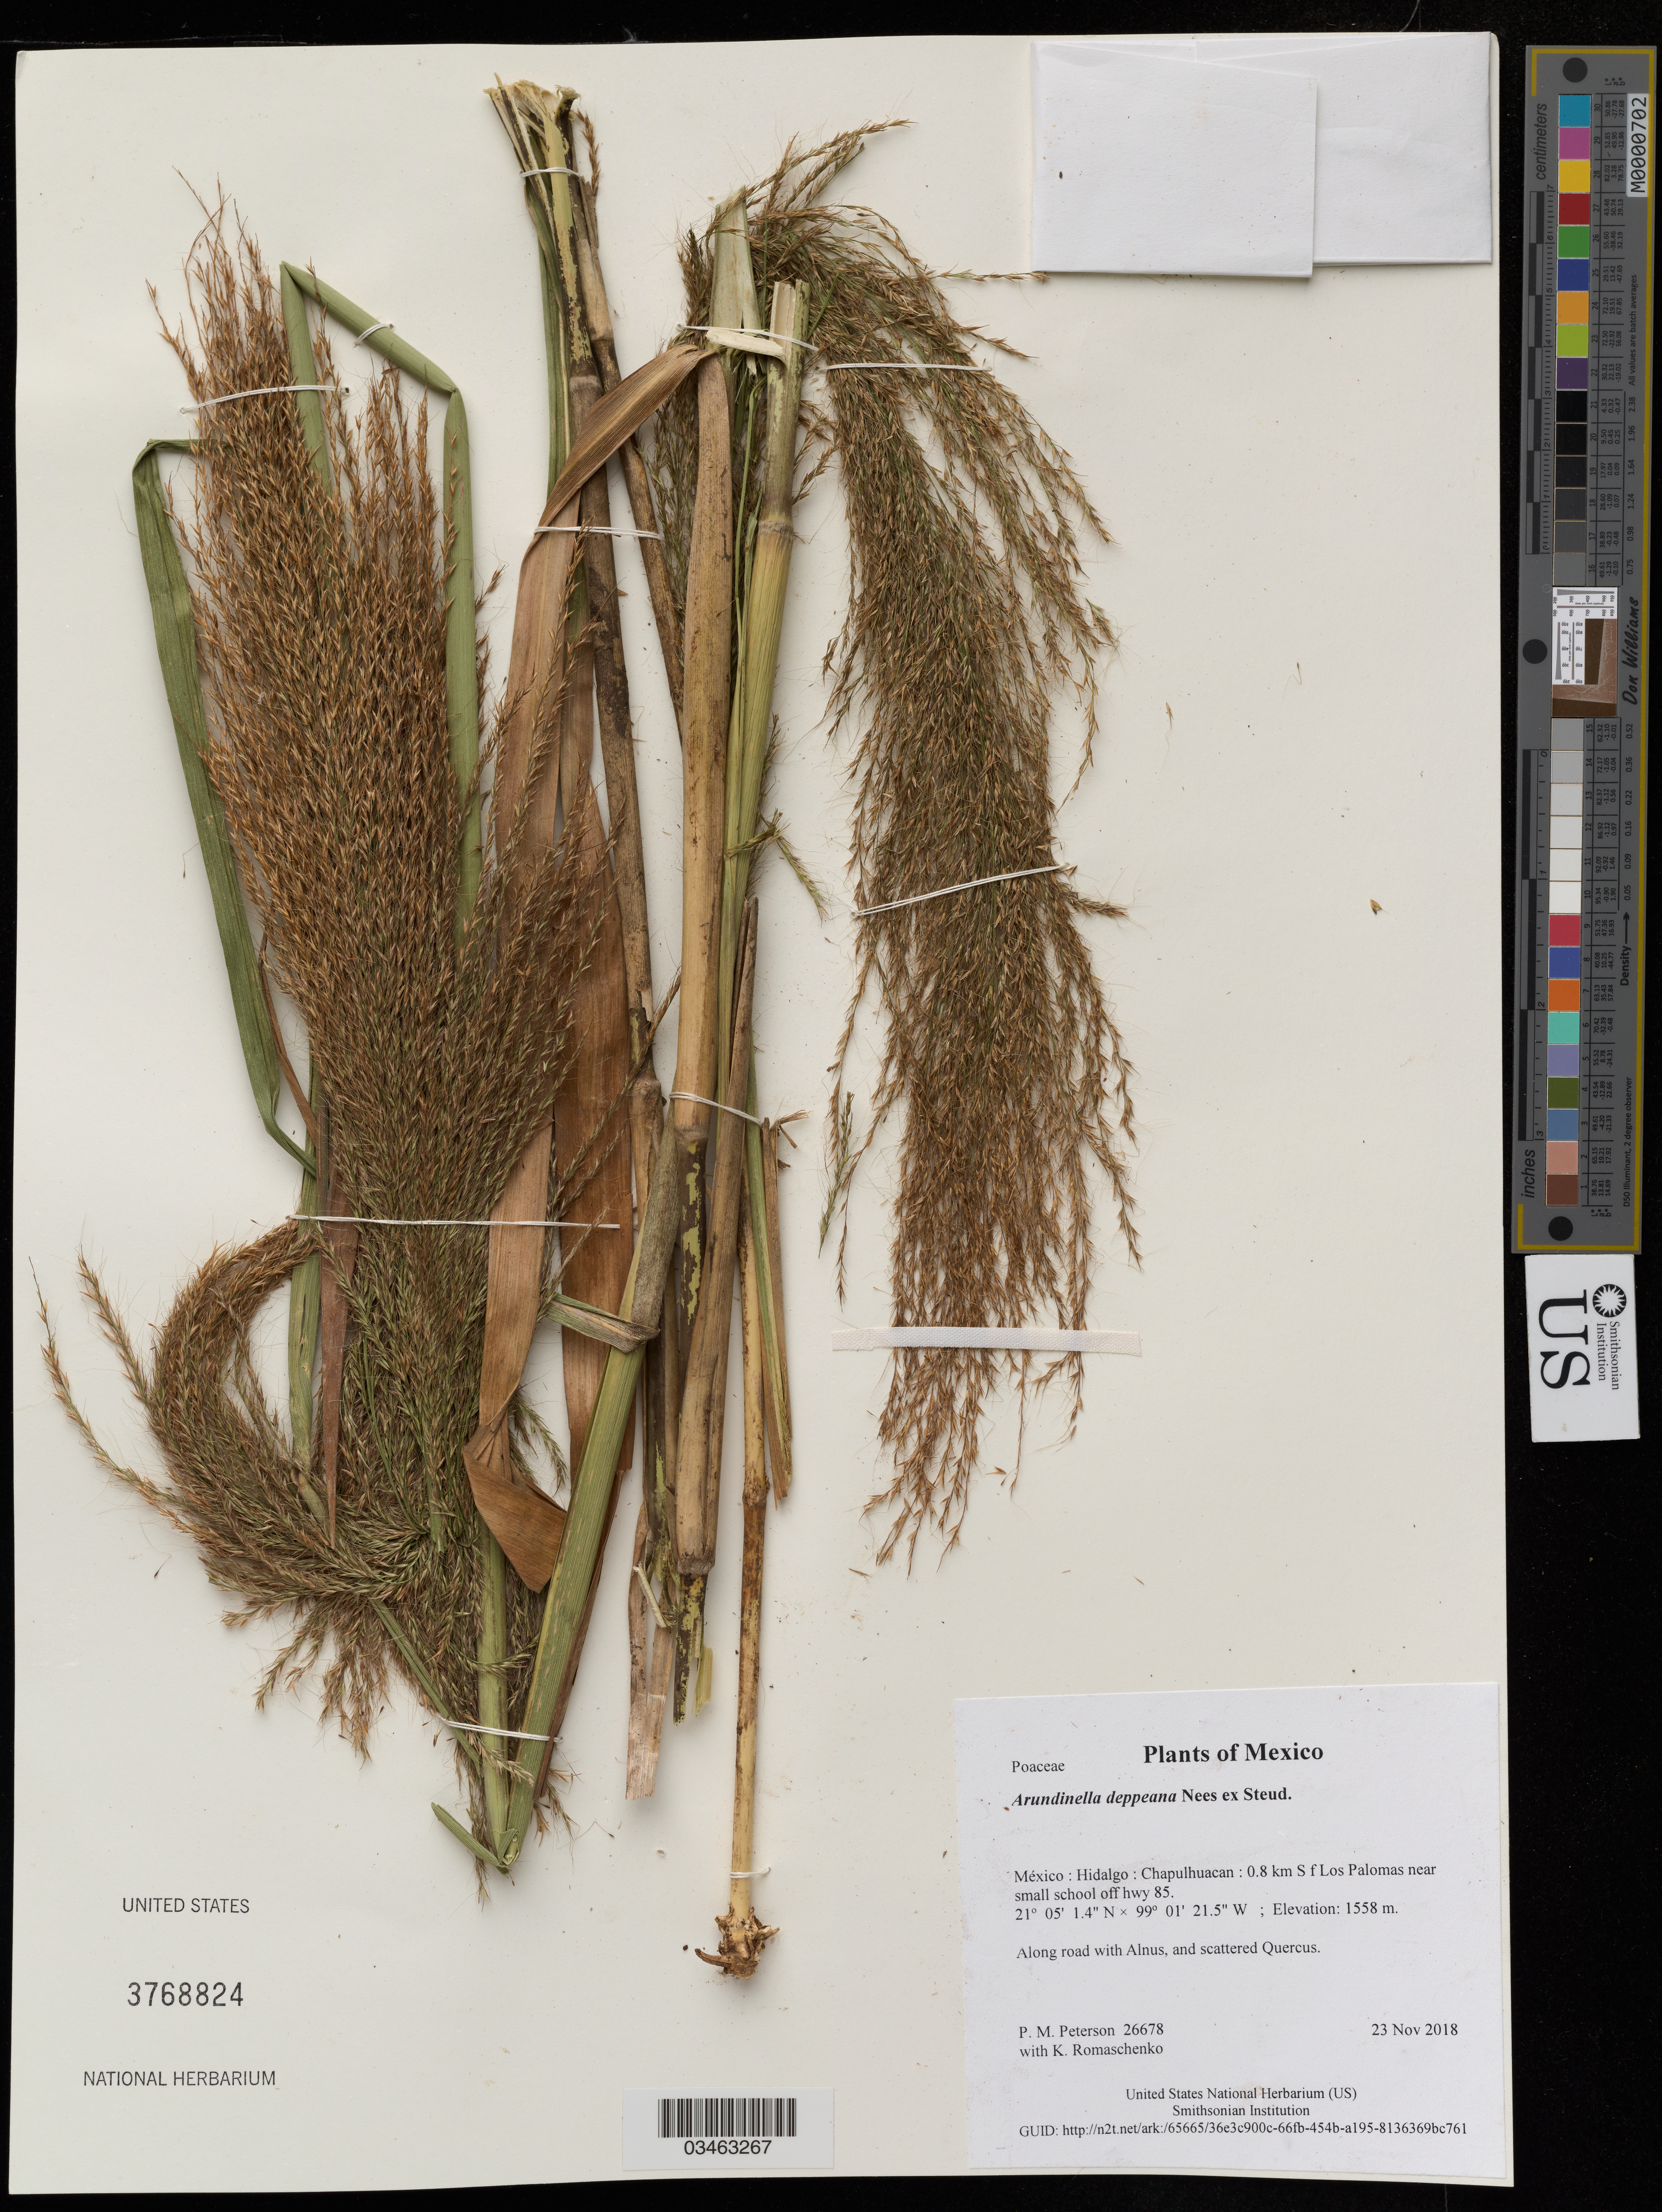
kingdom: Plantae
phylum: Tracheophyta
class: Liliopsida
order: Poales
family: Poaceae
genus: Arundinella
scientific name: Arundinella deppeana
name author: Nees ex Steud.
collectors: P. M. Peterson & K. Romaschenko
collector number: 26678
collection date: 2018-11-23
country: México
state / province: Hidalgo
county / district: Chapulhuacan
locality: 0.8 km S f Los Palomas near small school off hwy 85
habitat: Along road with Alnus, and scattered Quercus.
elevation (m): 1558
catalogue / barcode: US 3768824